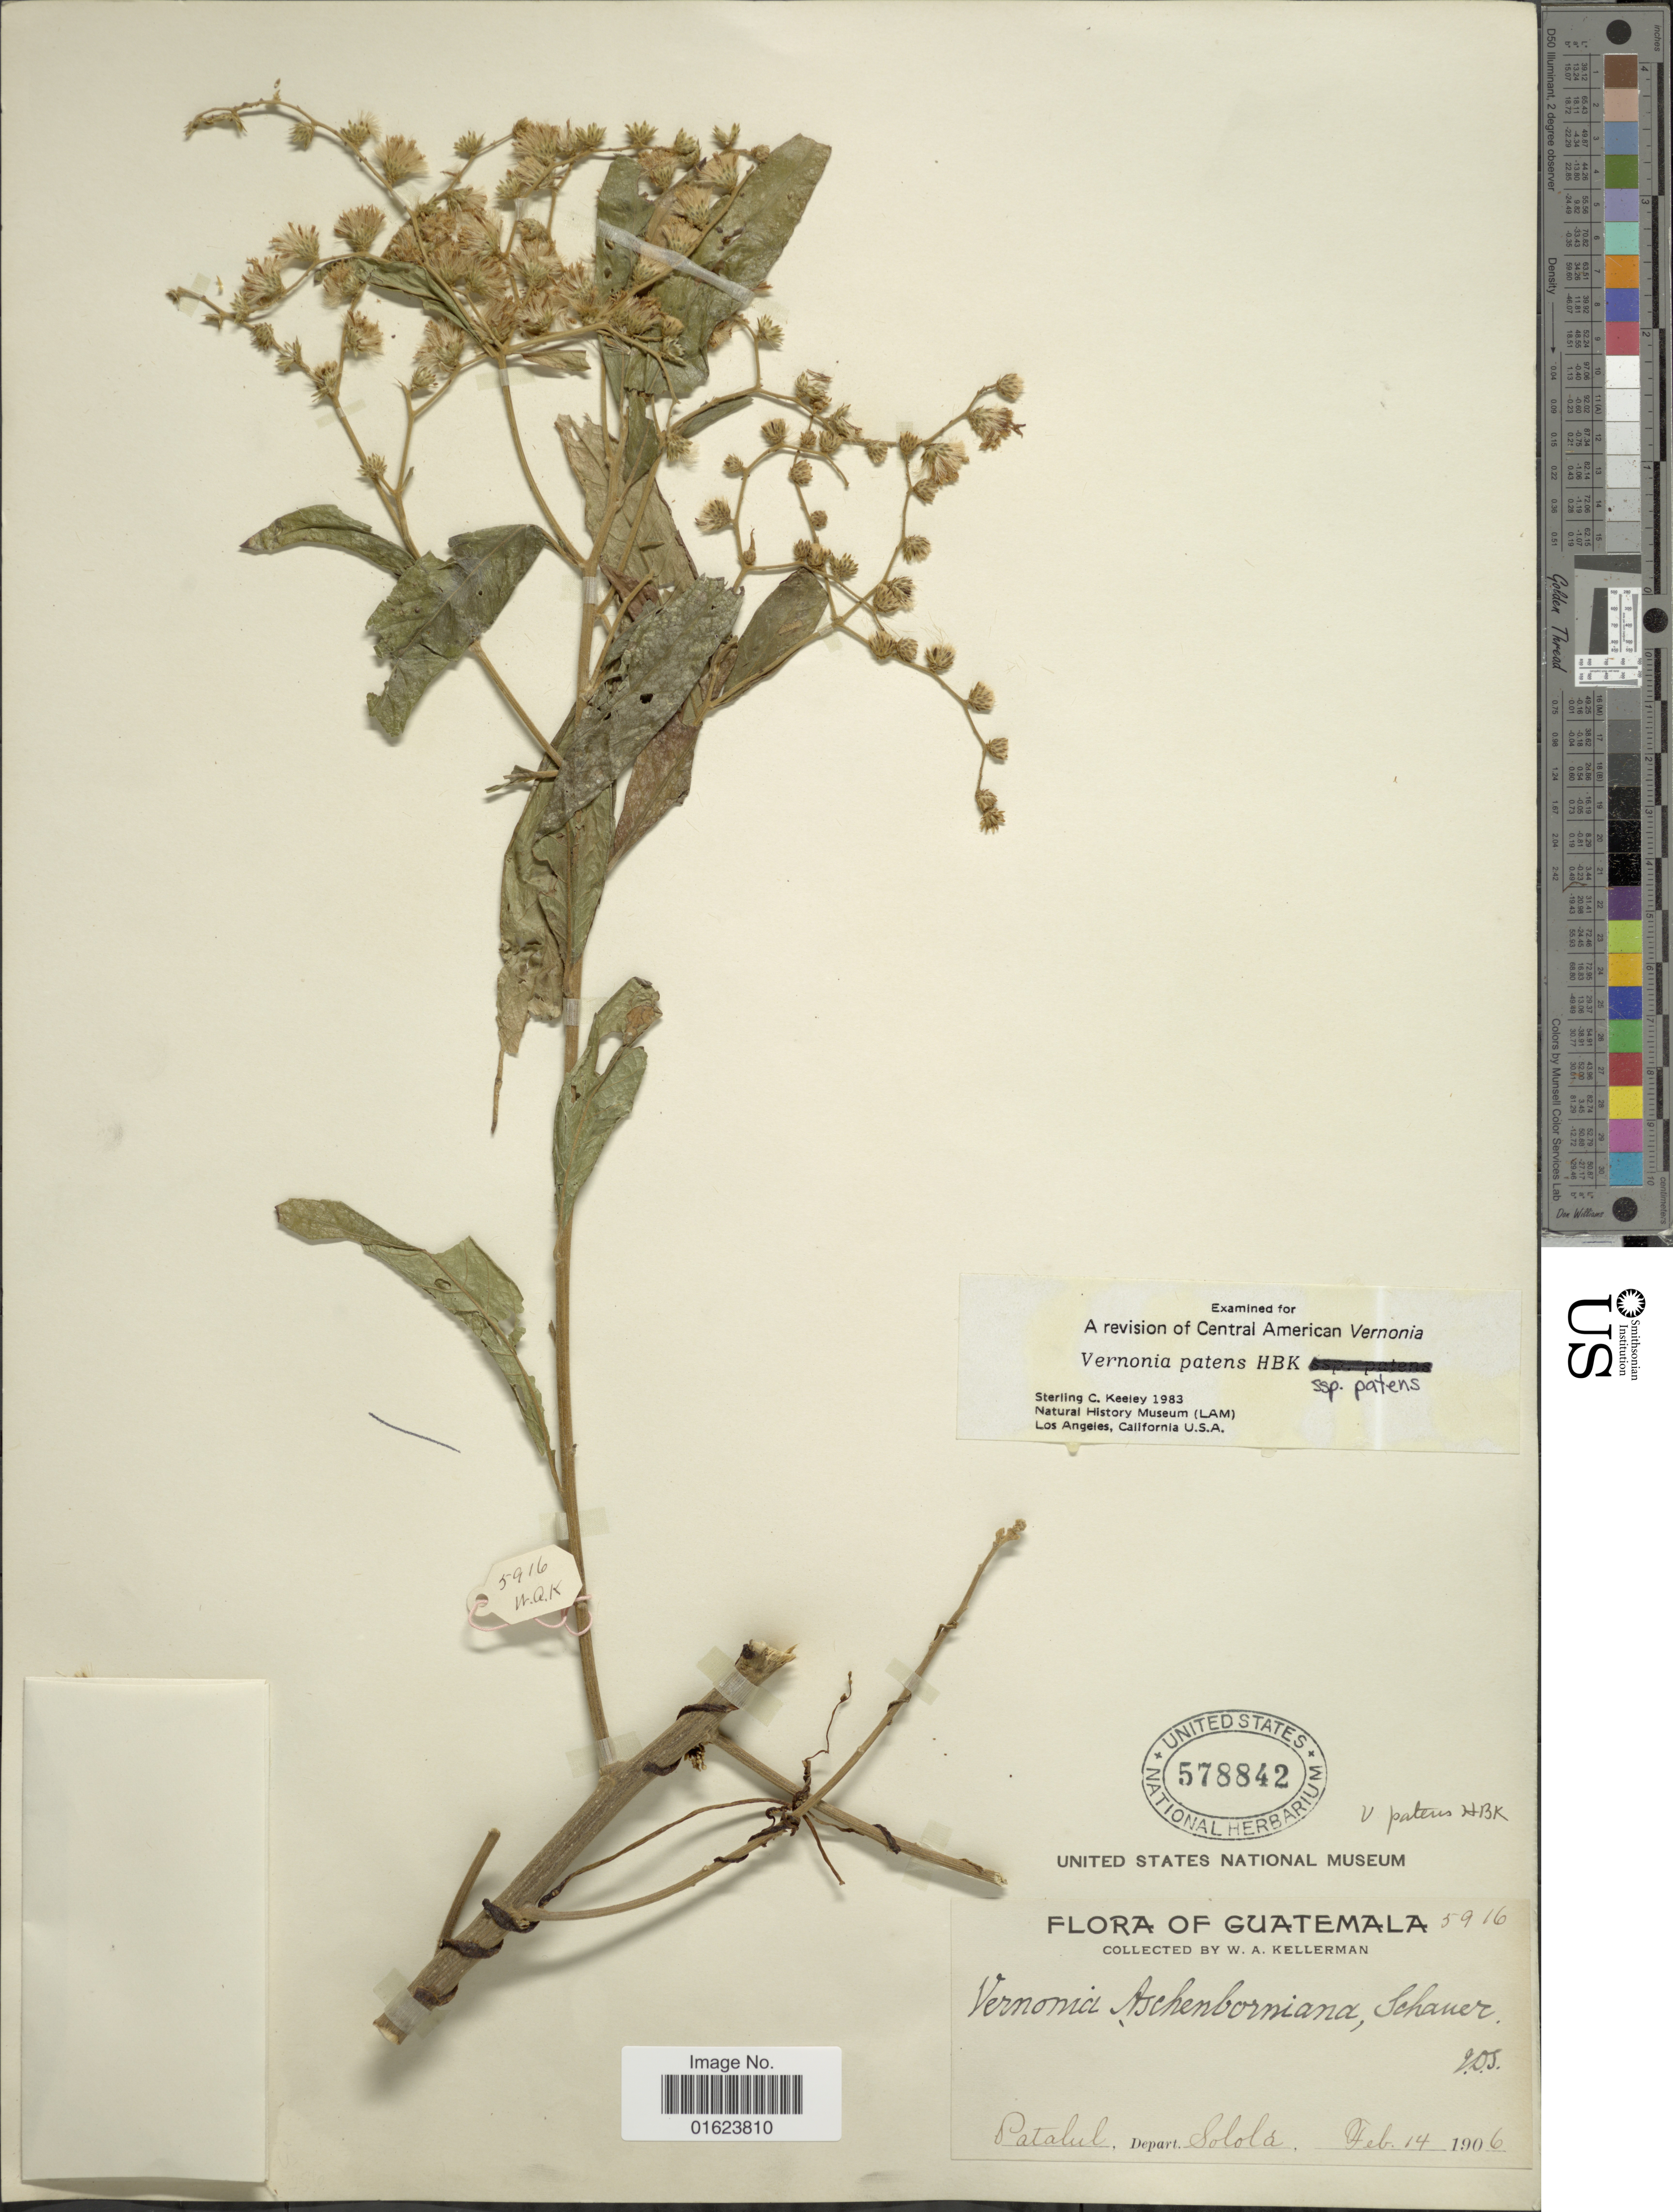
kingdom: Plantae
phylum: Tracheophyta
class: Magnoliopsida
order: Asterales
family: Asteraceae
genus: Vernonanthura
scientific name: Vernonanthura patens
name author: (Kunth) H. Rob.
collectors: W. Kellerman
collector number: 5916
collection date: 1906-02-14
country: Guatemala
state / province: Sololá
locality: Patalul. Depart. Solola.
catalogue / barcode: US 578842